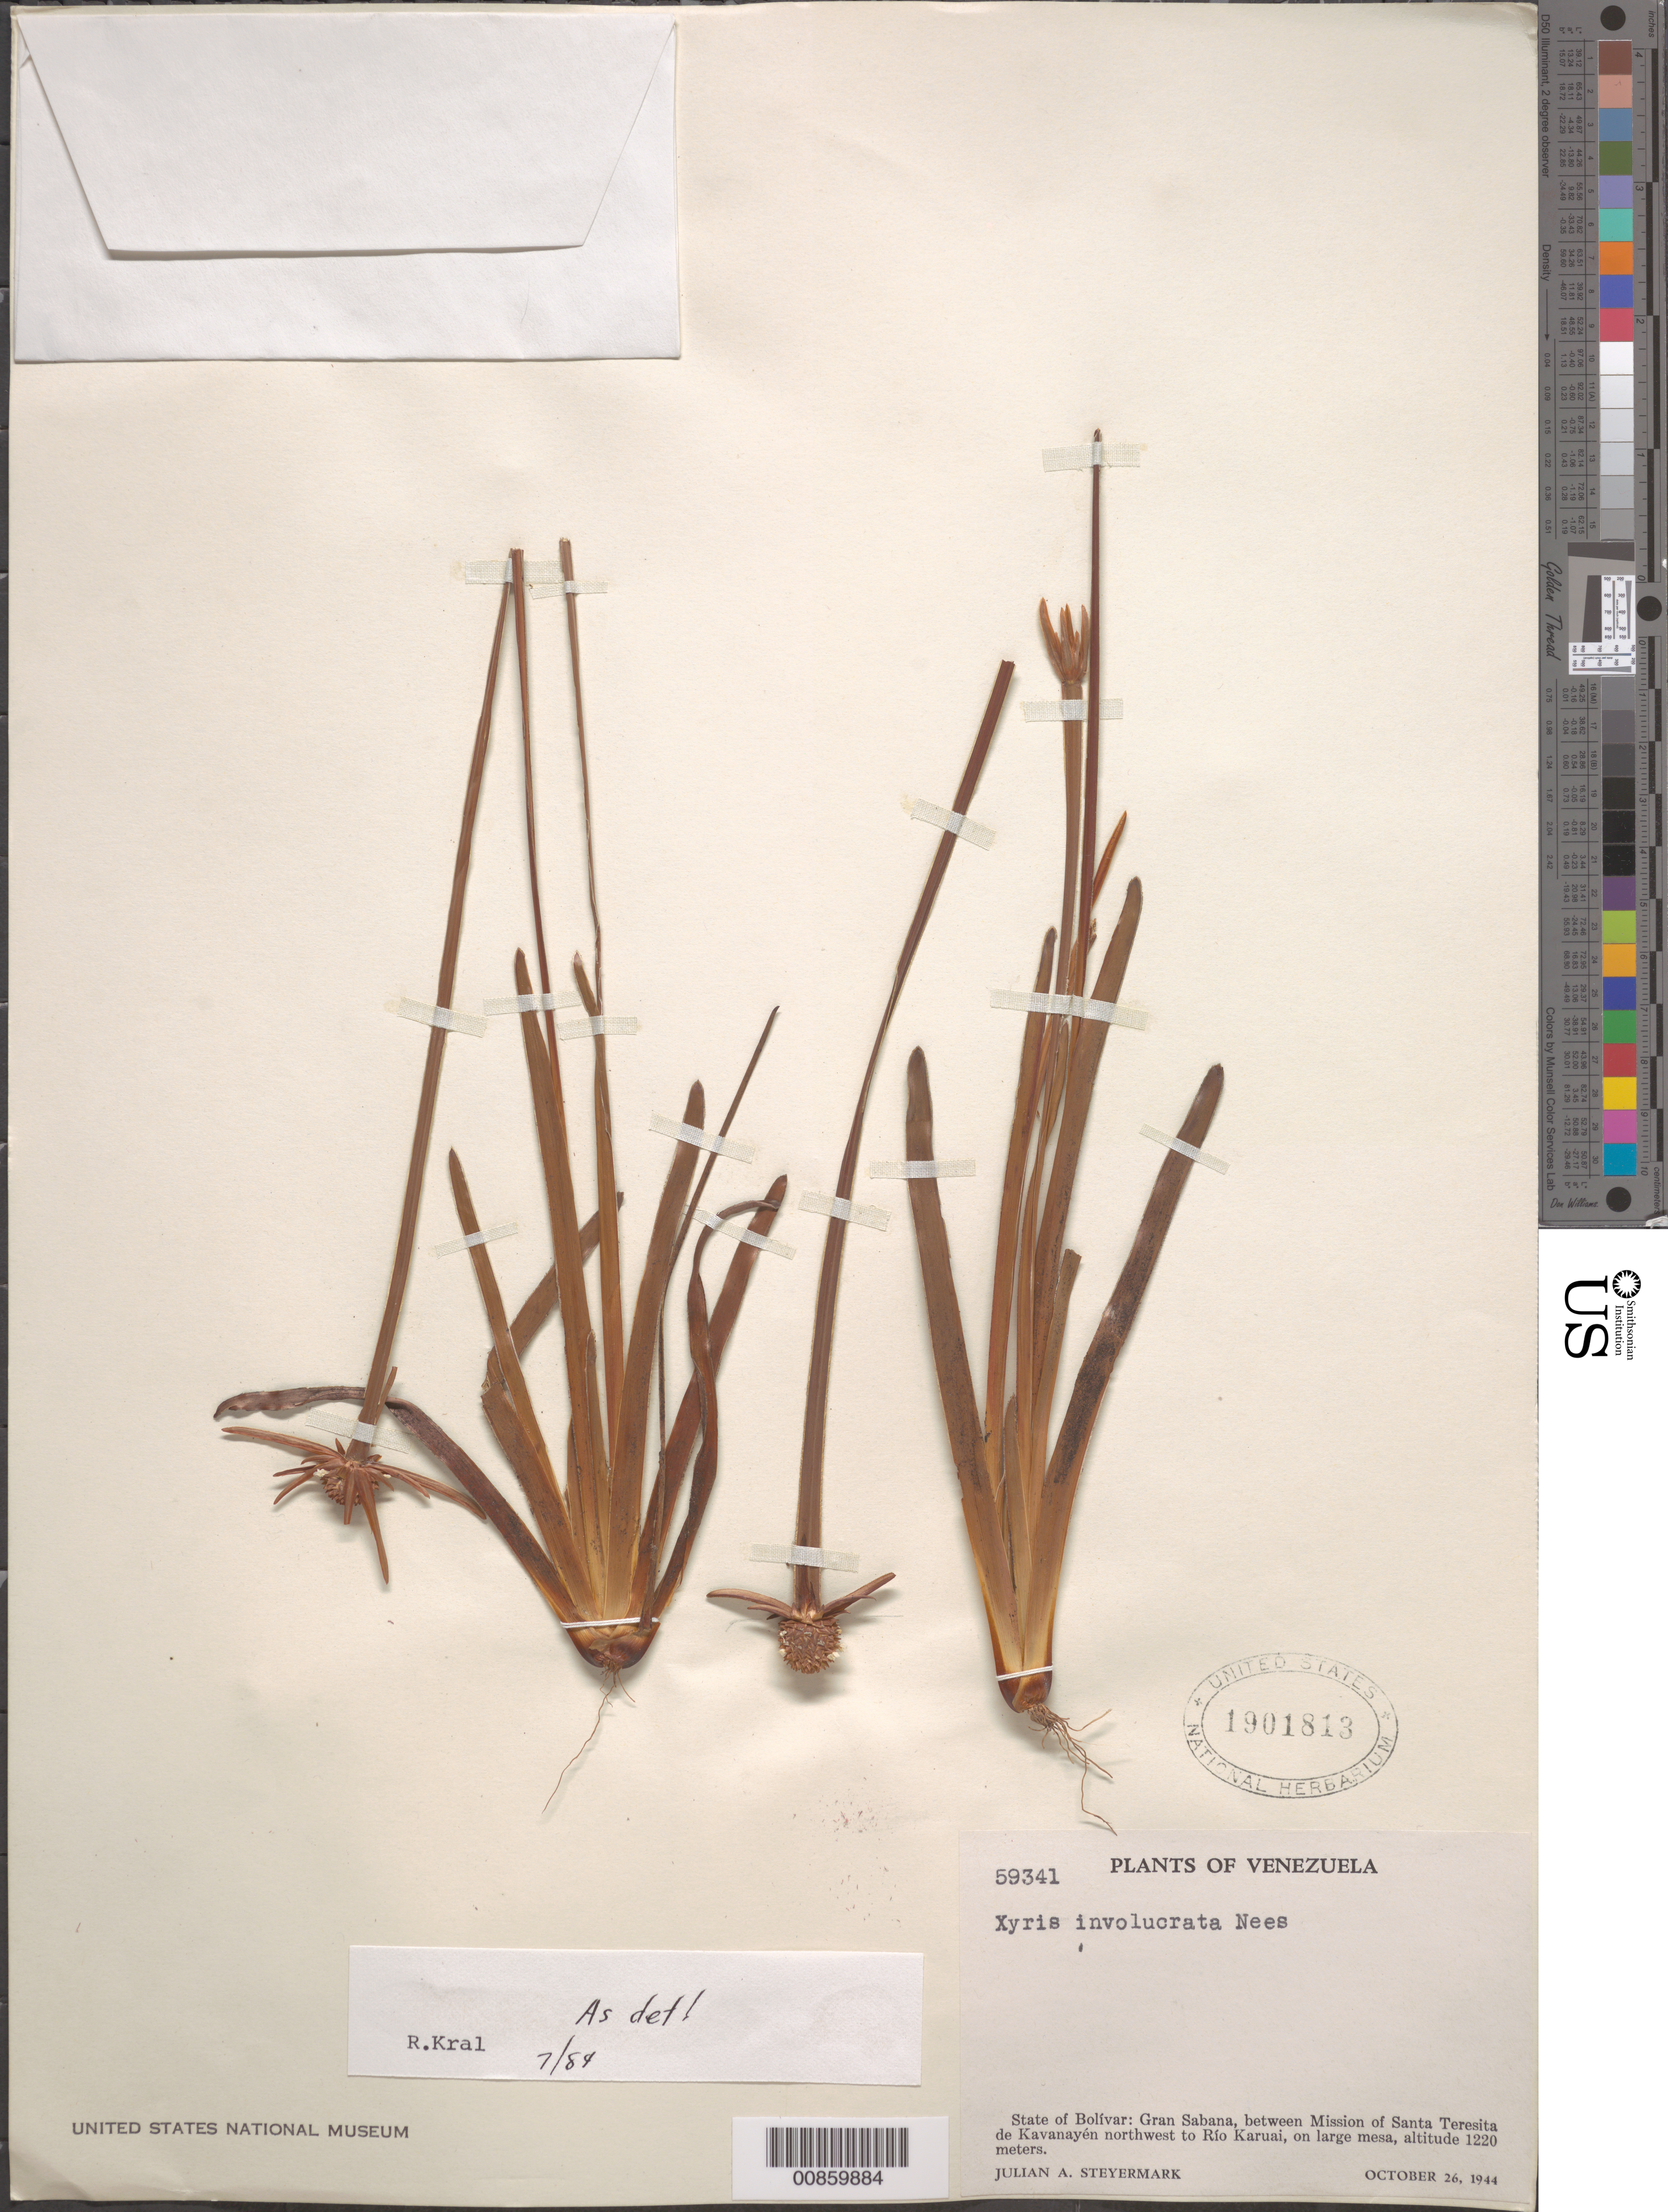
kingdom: Plantae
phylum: Tracheophyta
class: Liliopsida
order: Poales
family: Xyridaceae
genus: Xyris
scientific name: Xyris involucrata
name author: Nees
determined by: Kral, Robert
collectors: J. Steyermark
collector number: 59341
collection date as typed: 26-Oct-44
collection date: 1944-10-26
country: Venezuela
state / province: Bolívar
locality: Gran Sabana, between Mission of Santa Teresita de Kavanayén NW to Río Karuai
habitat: Large mesa.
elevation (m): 1220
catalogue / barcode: US 1901813